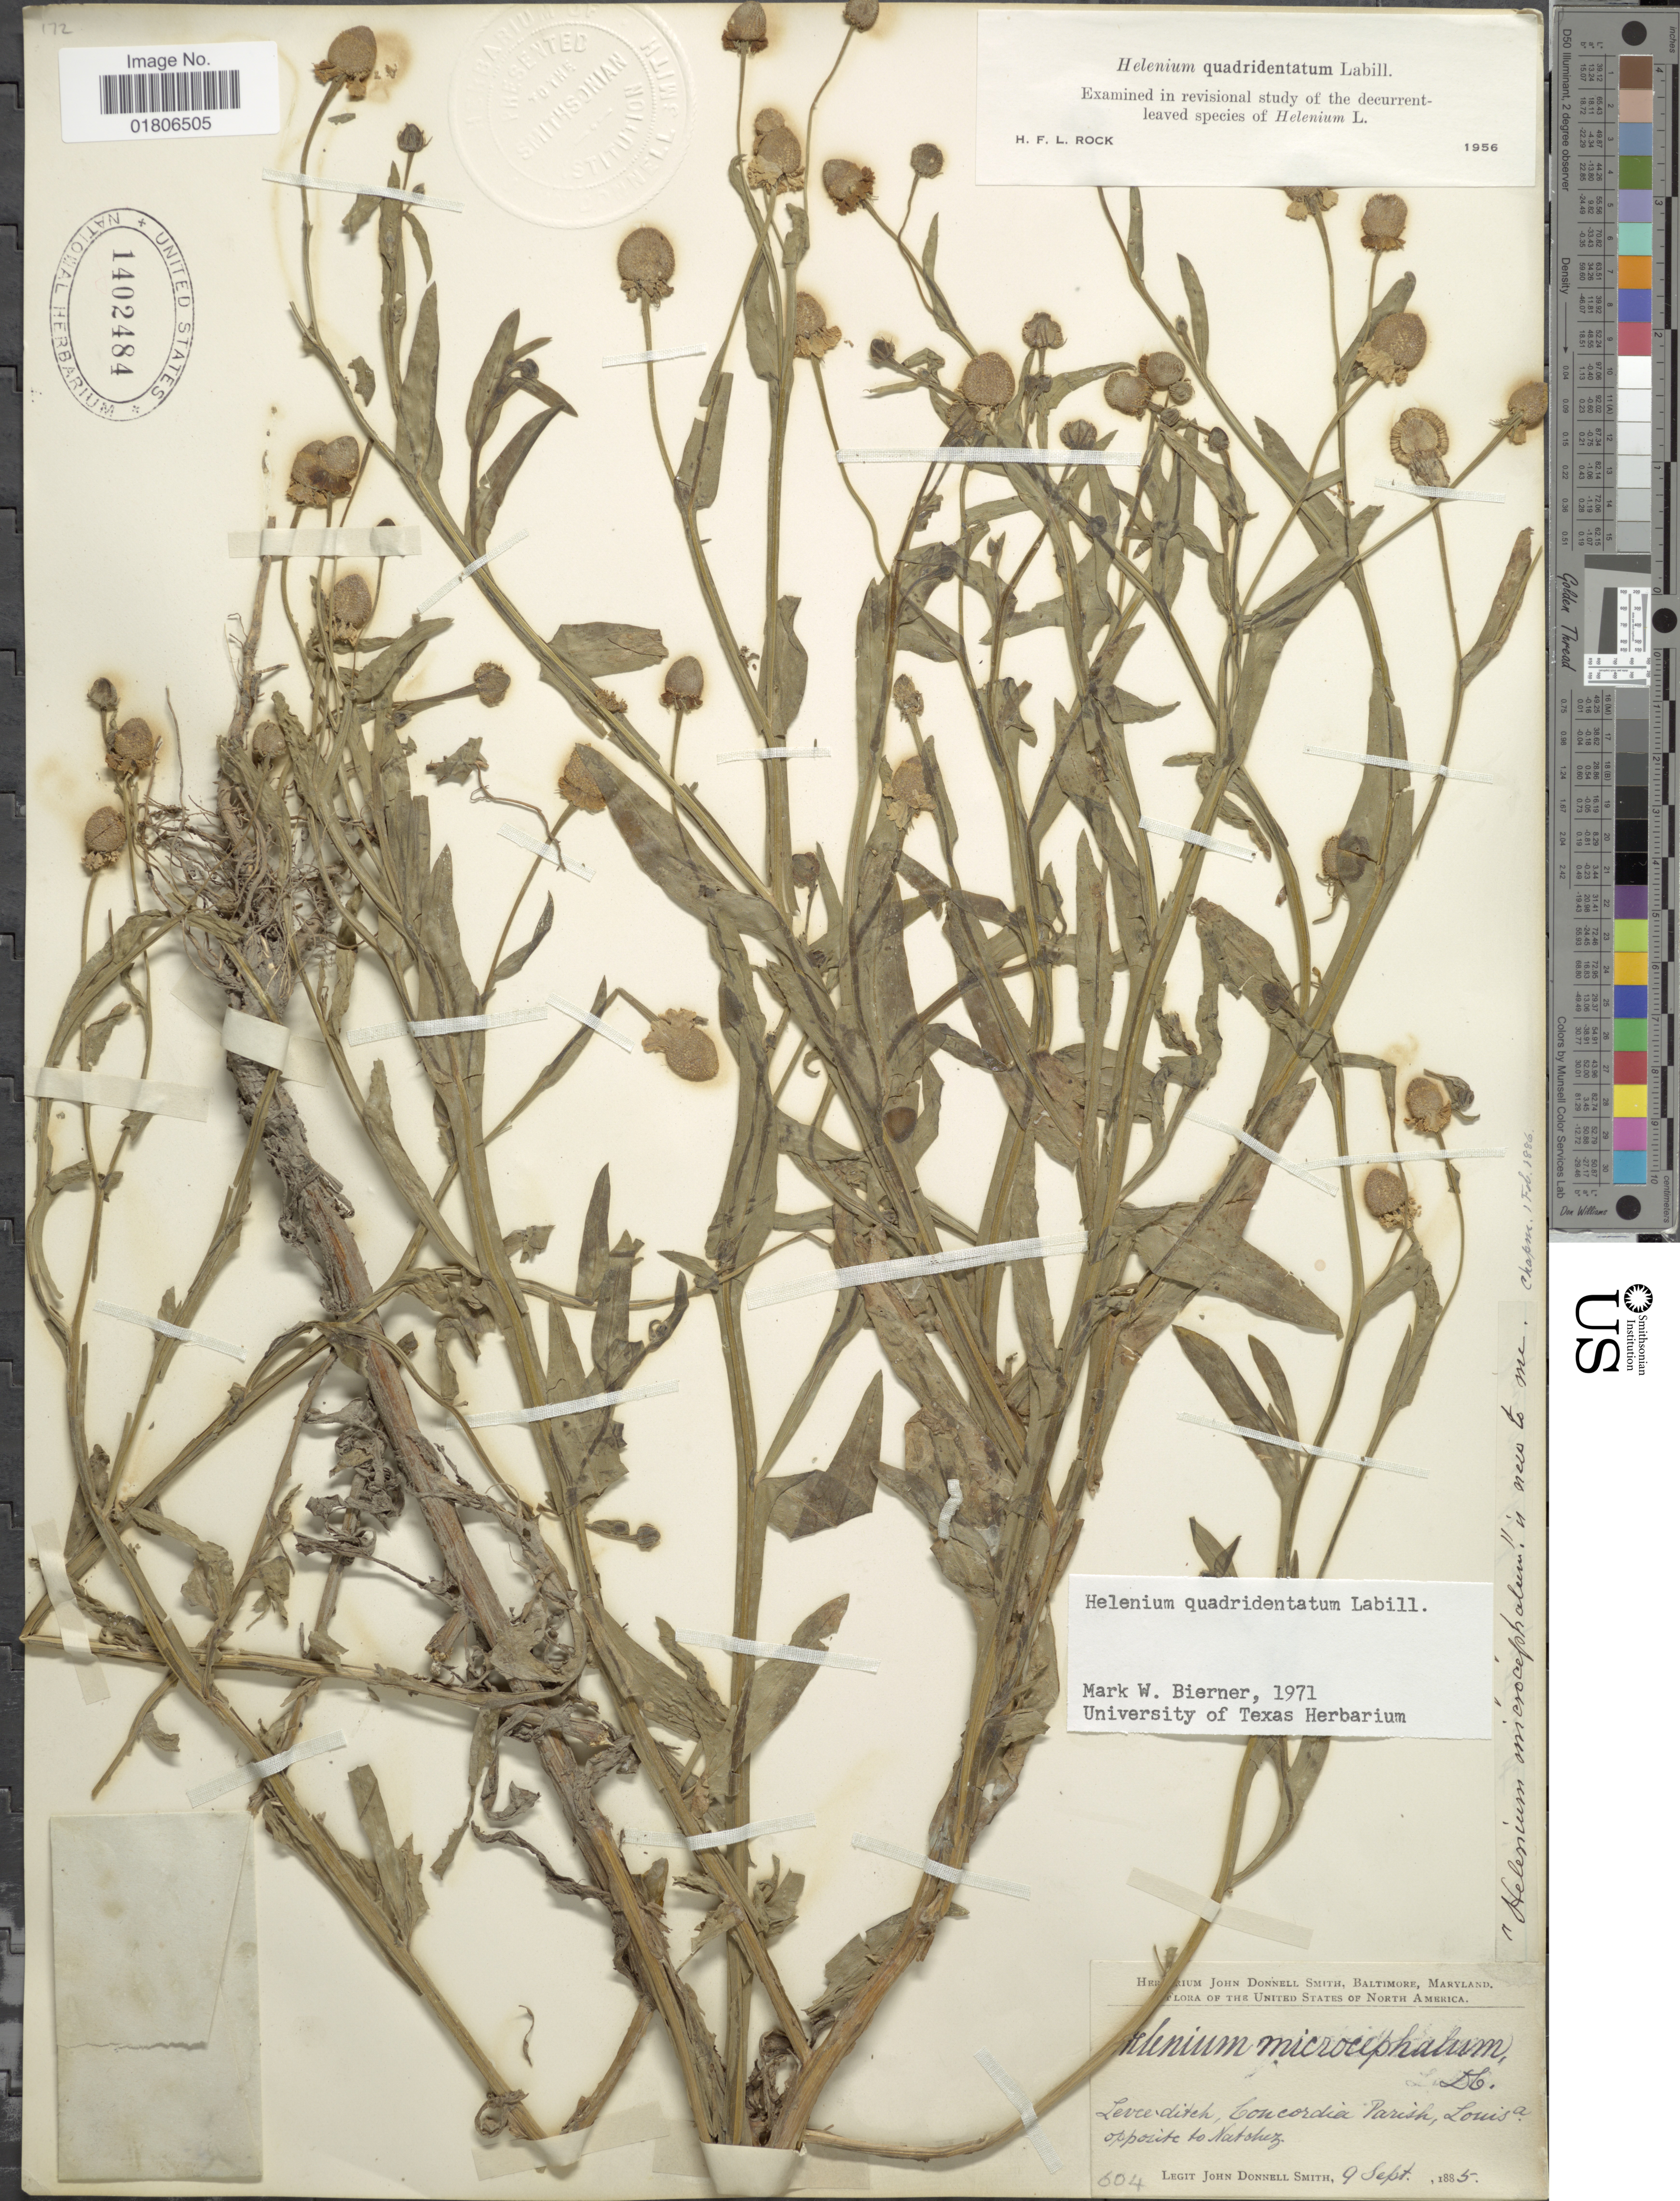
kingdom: Plantae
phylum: Tracheophyta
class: Magnoliopsida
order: Asterales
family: Asteraceae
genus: Helenium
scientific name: Helenium quadridentatum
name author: Labill.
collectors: J. Donnell Smith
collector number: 604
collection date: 1885-09-09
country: United States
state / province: Louisiana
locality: The United States of north America, Levee ditch, Concordia Parish, Louisa. opposite to Natchez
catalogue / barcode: US 1402484